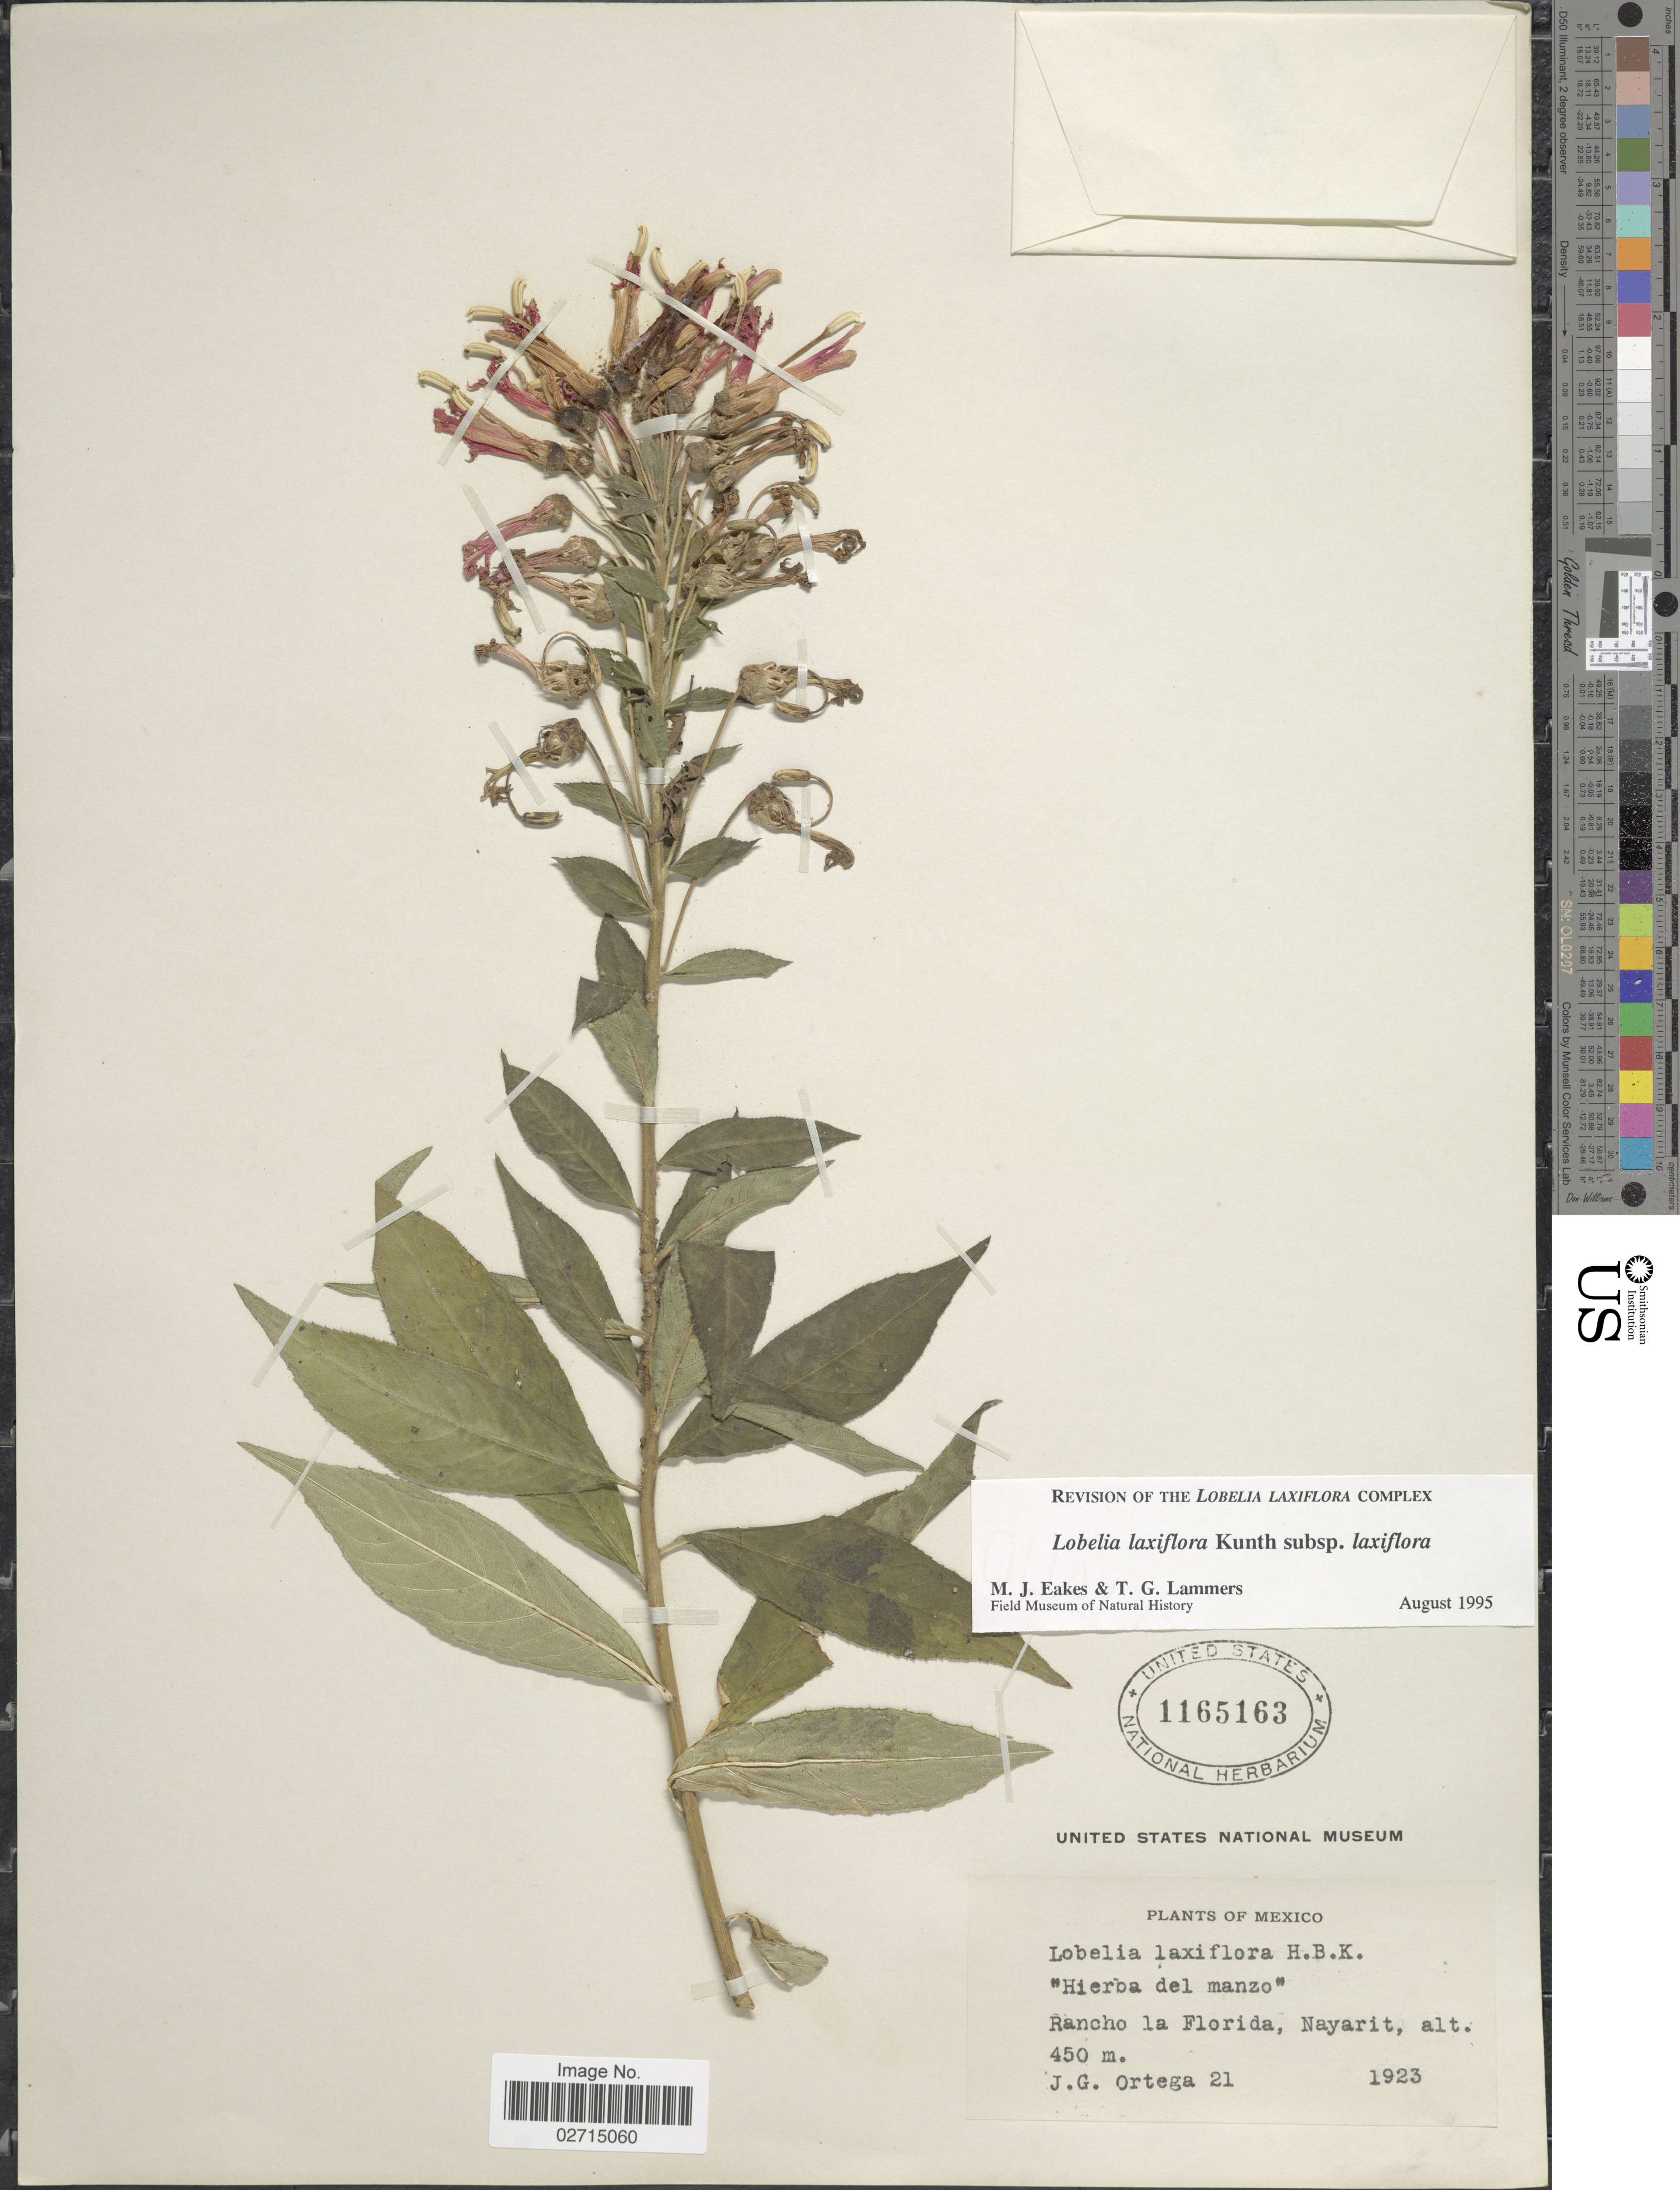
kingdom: Plantae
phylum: Tracheophyta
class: Magnoliopsida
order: Asterales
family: Campanulaceae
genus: Lobelia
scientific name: Lobelia laxiflora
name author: Kunth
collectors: J. Ortega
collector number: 21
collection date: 1923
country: Mexico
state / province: Nayarit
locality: Rancho la Florida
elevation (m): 450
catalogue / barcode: US 1165163